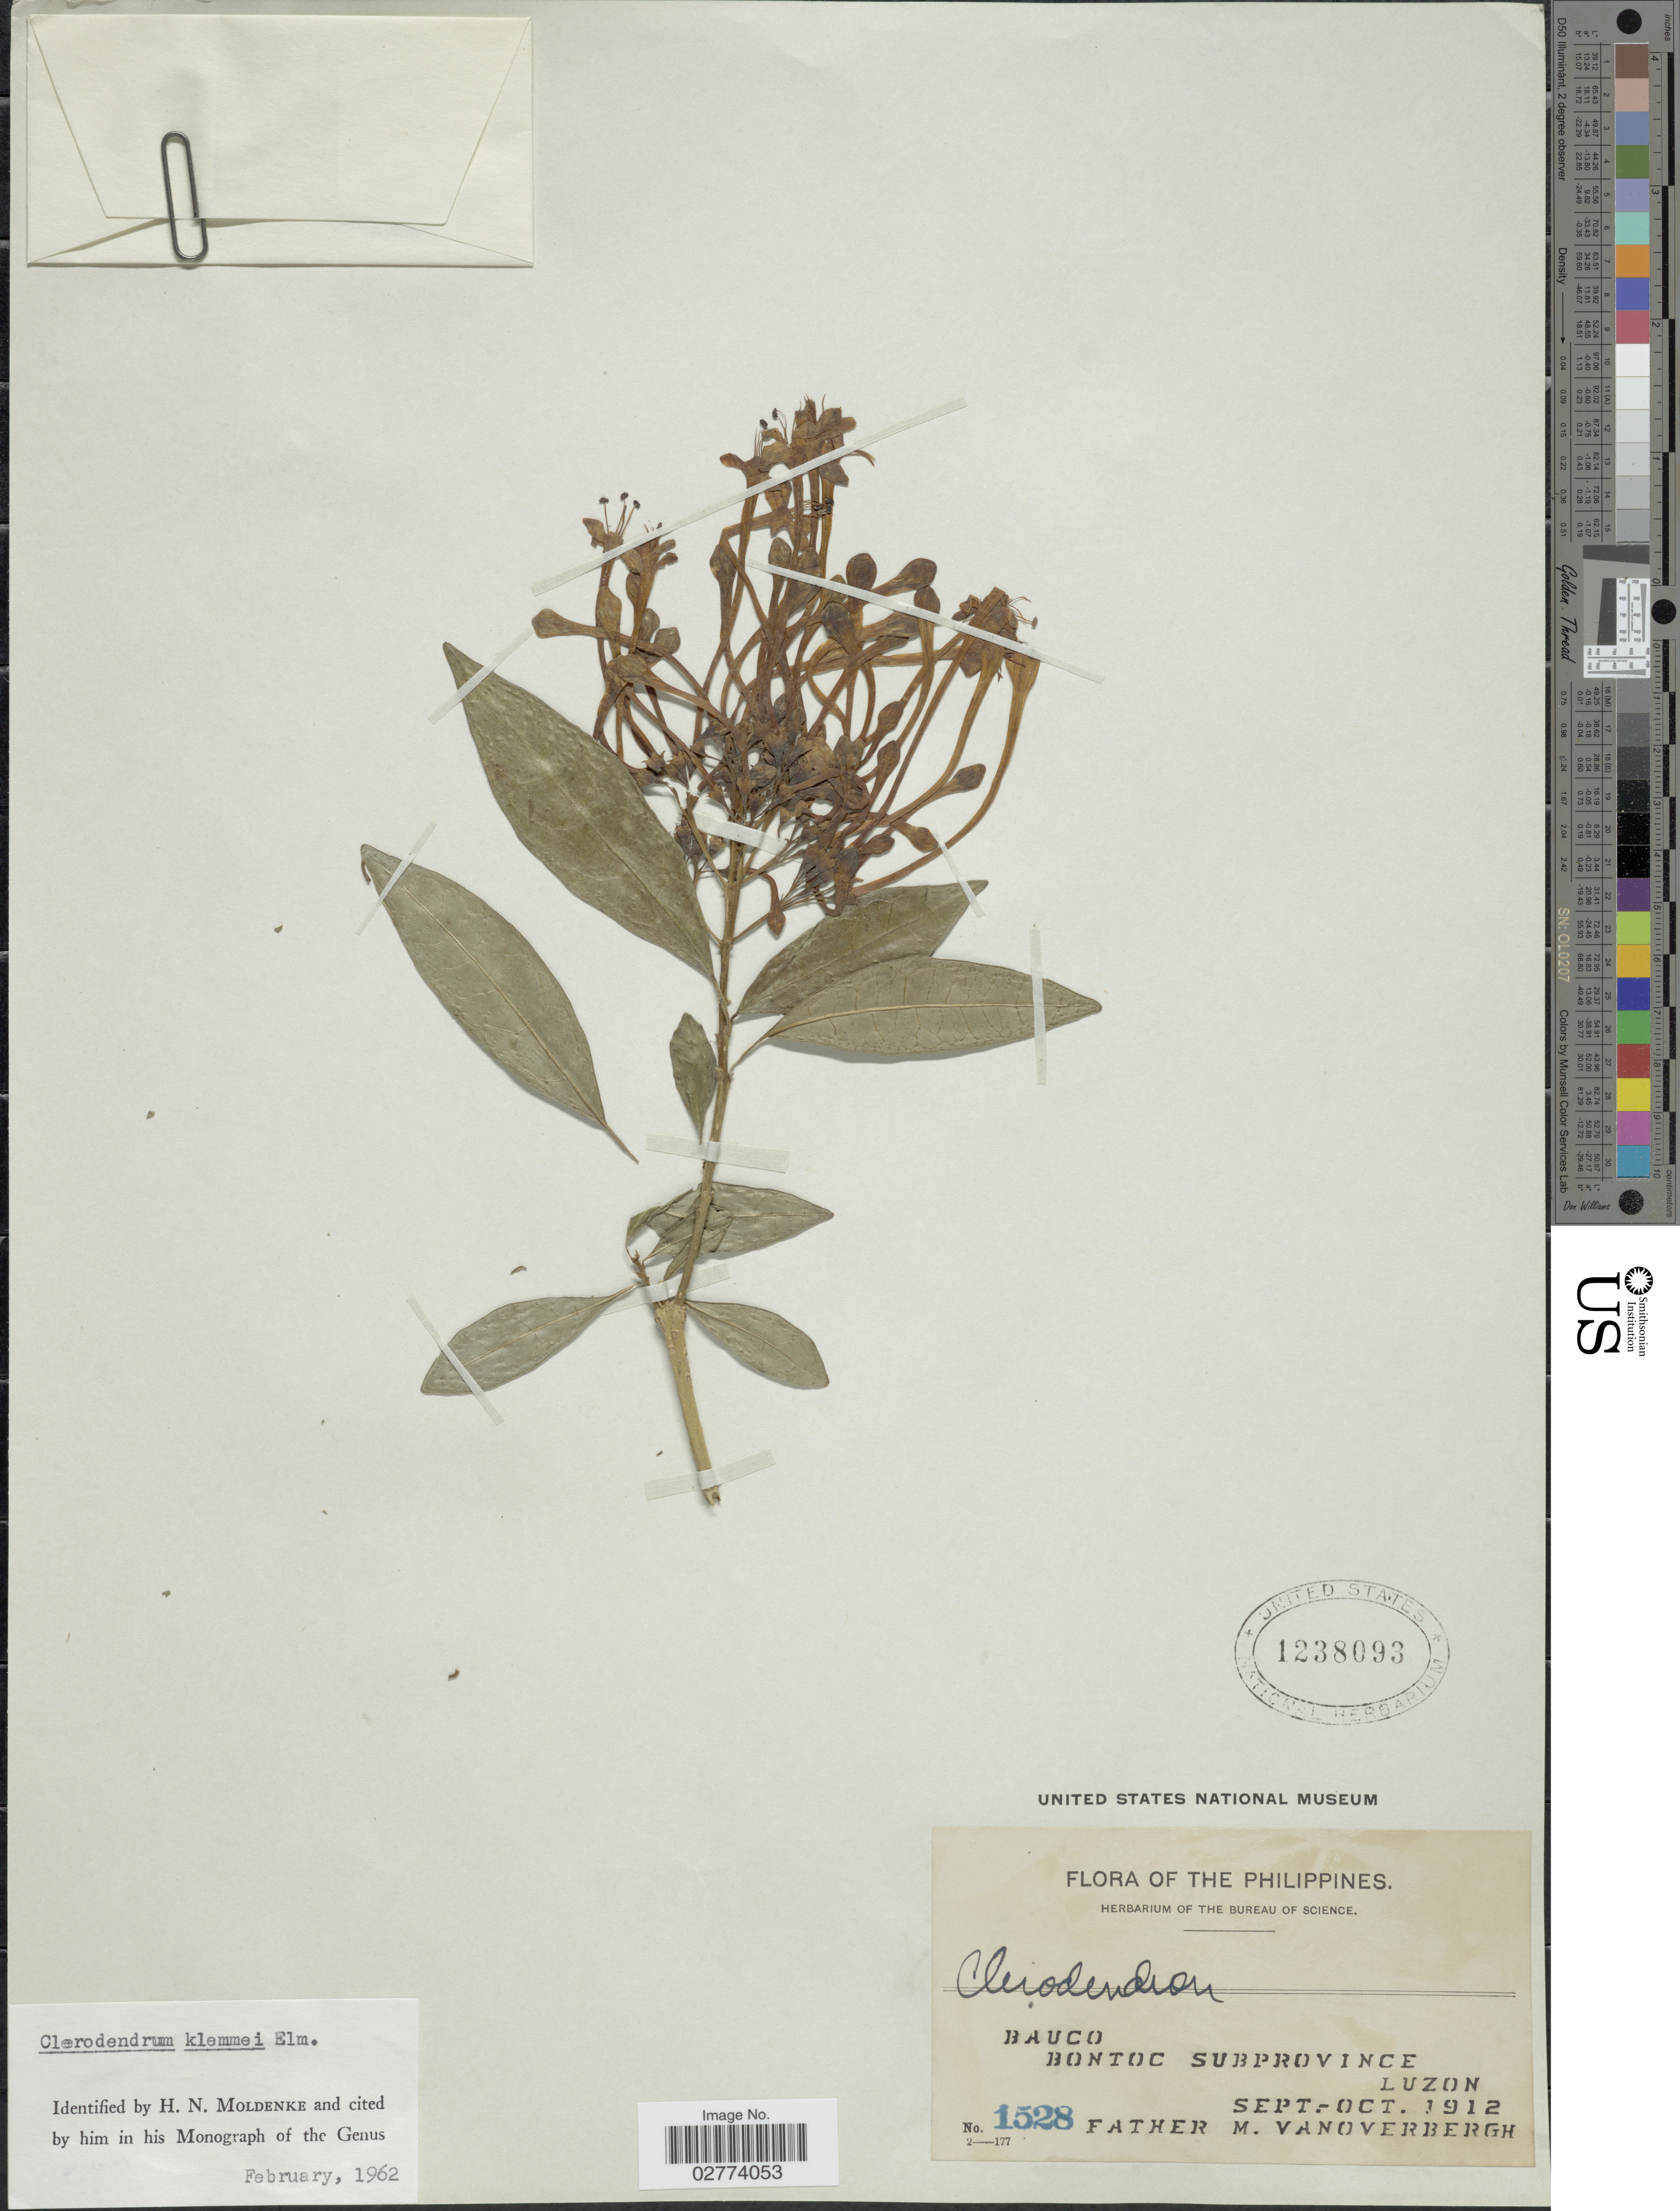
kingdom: Plantae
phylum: Tracheophyta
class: Magnoliopsida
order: Lamiales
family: Lamiaceae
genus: Clerodendrum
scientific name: Clerodendrum klemmei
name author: Elmer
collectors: M. Vanoverbergh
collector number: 1528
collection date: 1912-09/1912-10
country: Philippines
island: Luzon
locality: Bauco, Bontoc Subprovince, Luzon.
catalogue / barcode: US 1238093